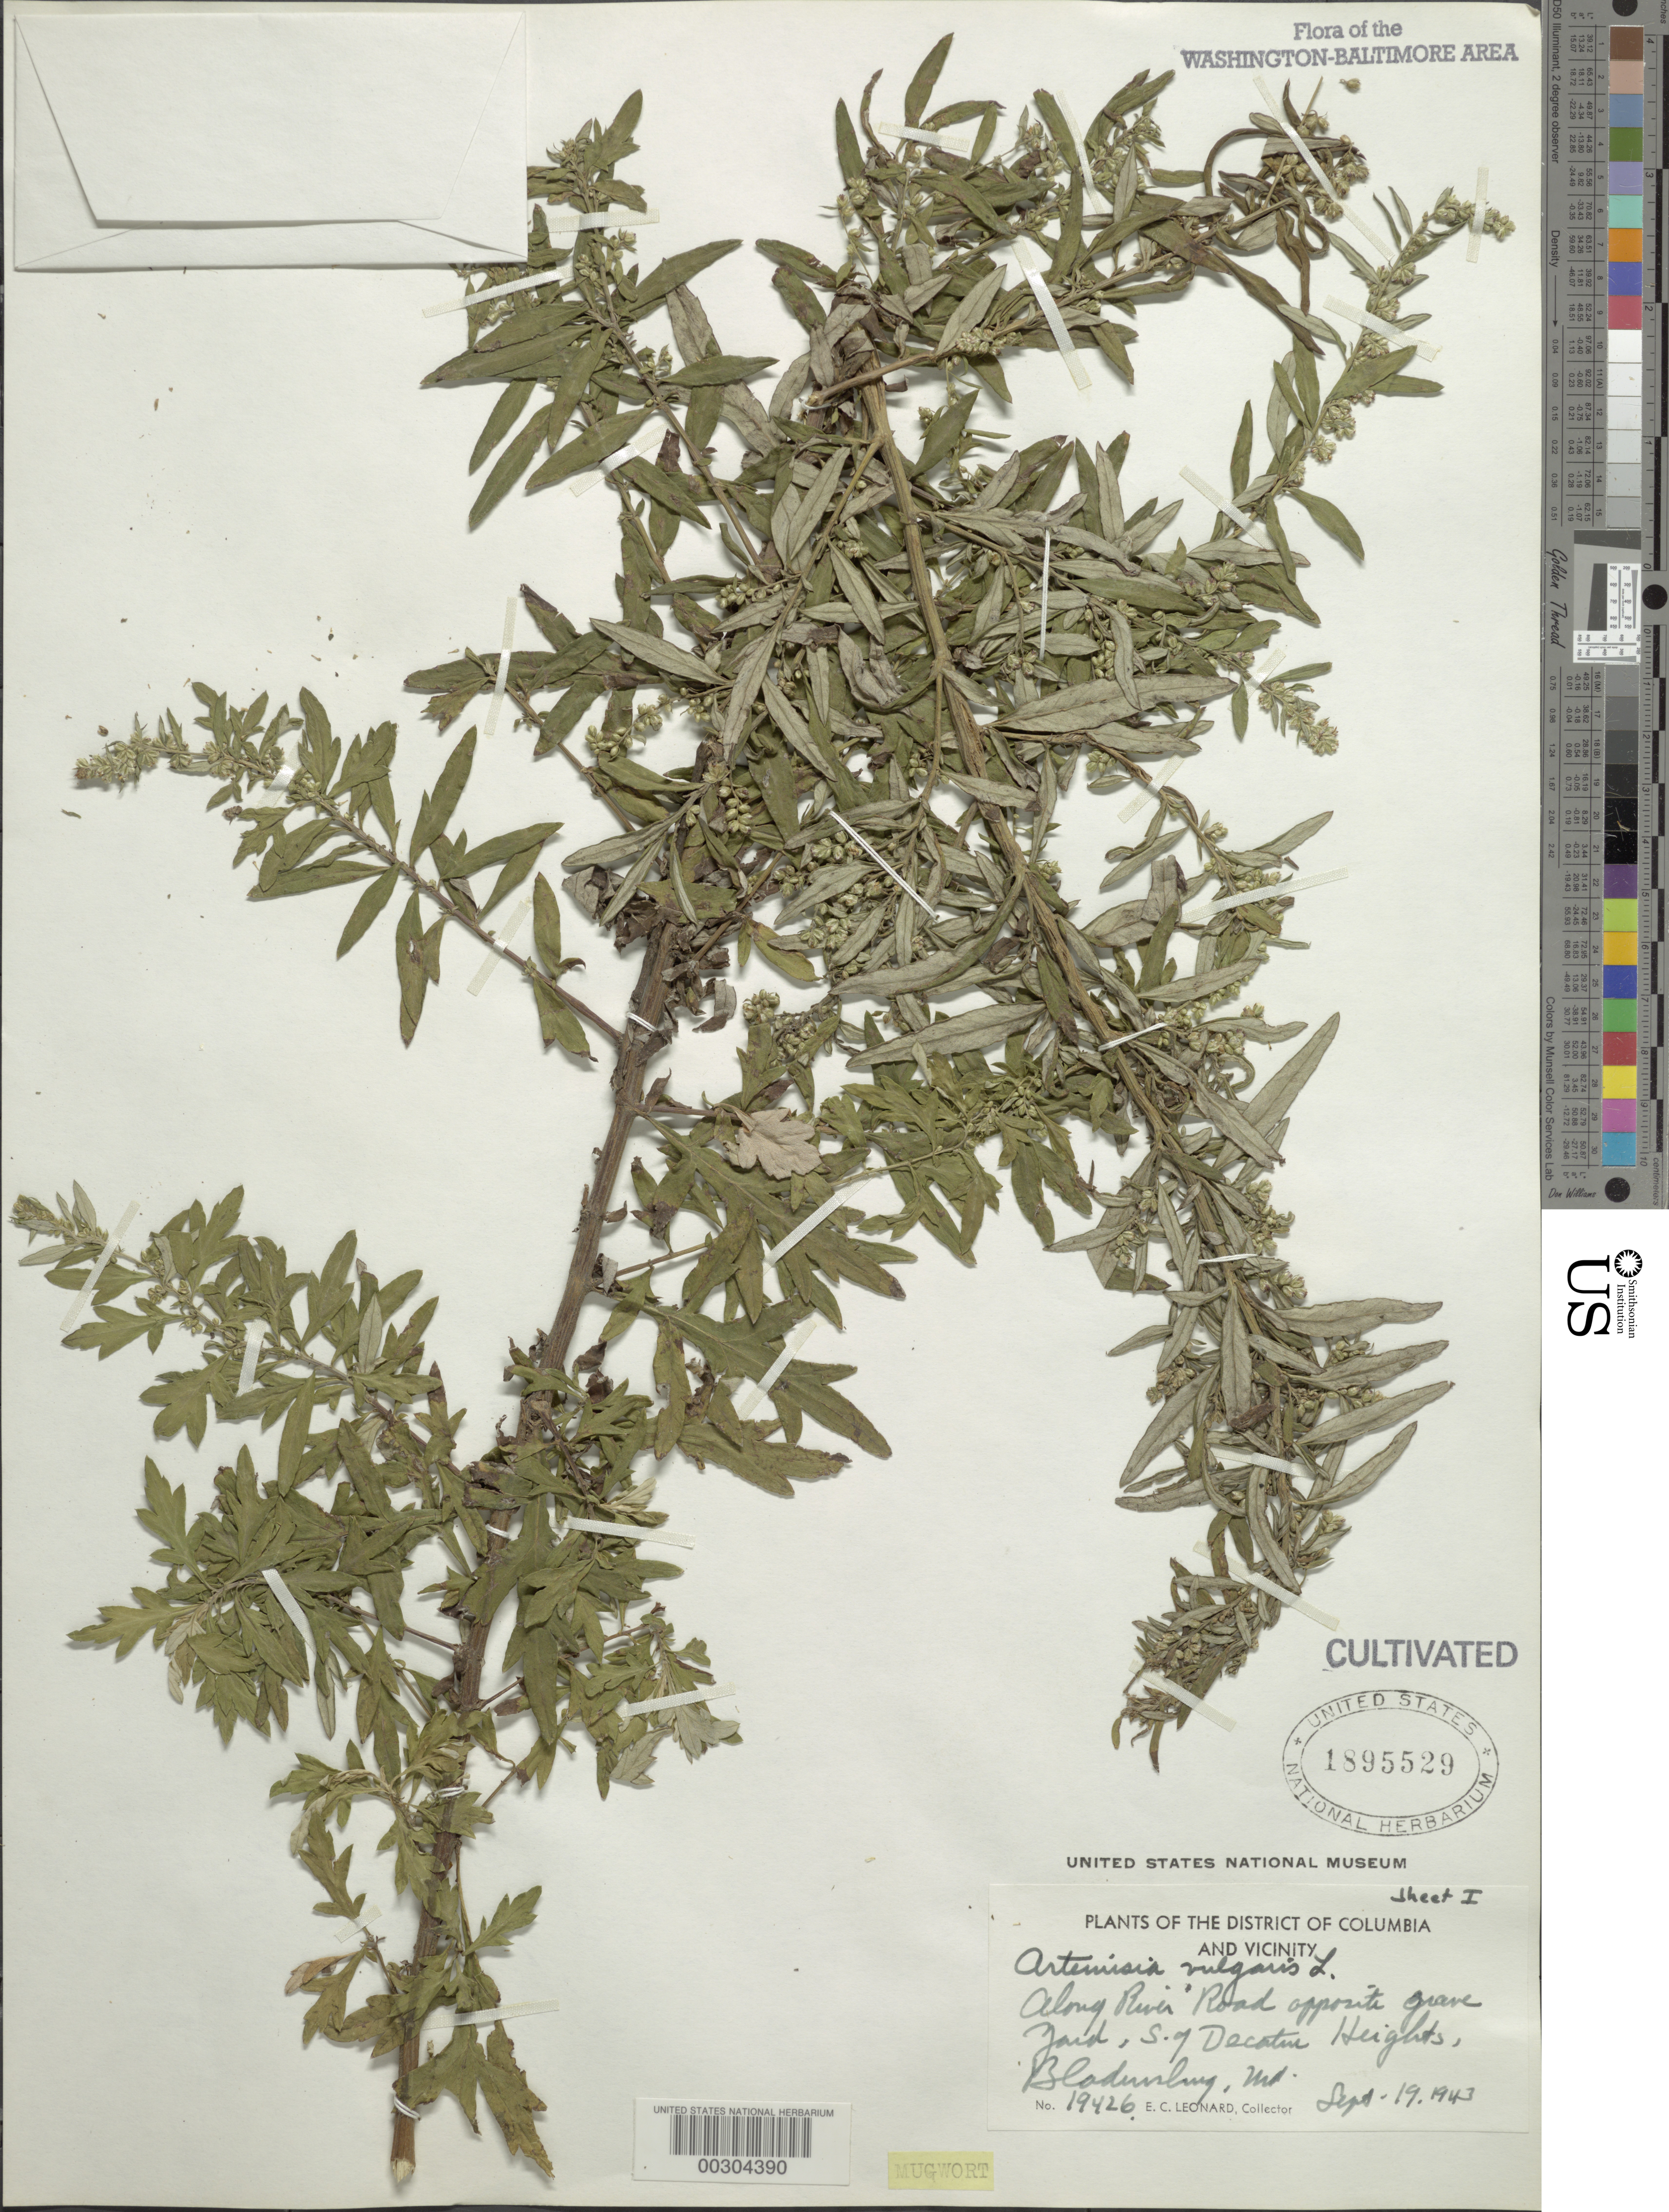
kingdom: Plantae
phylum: Tracheophyta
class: Magnoliopsida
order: Asterales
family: Asteraceae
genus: Artemisia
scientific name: Artemisia vulgaris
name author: L.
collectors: E. C. Leonard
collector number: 19426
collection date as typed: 19 Sep 1943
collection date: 1943-09-19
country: United States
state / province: Maryland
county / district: Prince George's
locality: Bladensburg, S of Decatur Heights, along River Road opposite Grave Yard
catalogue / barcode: US 1895529